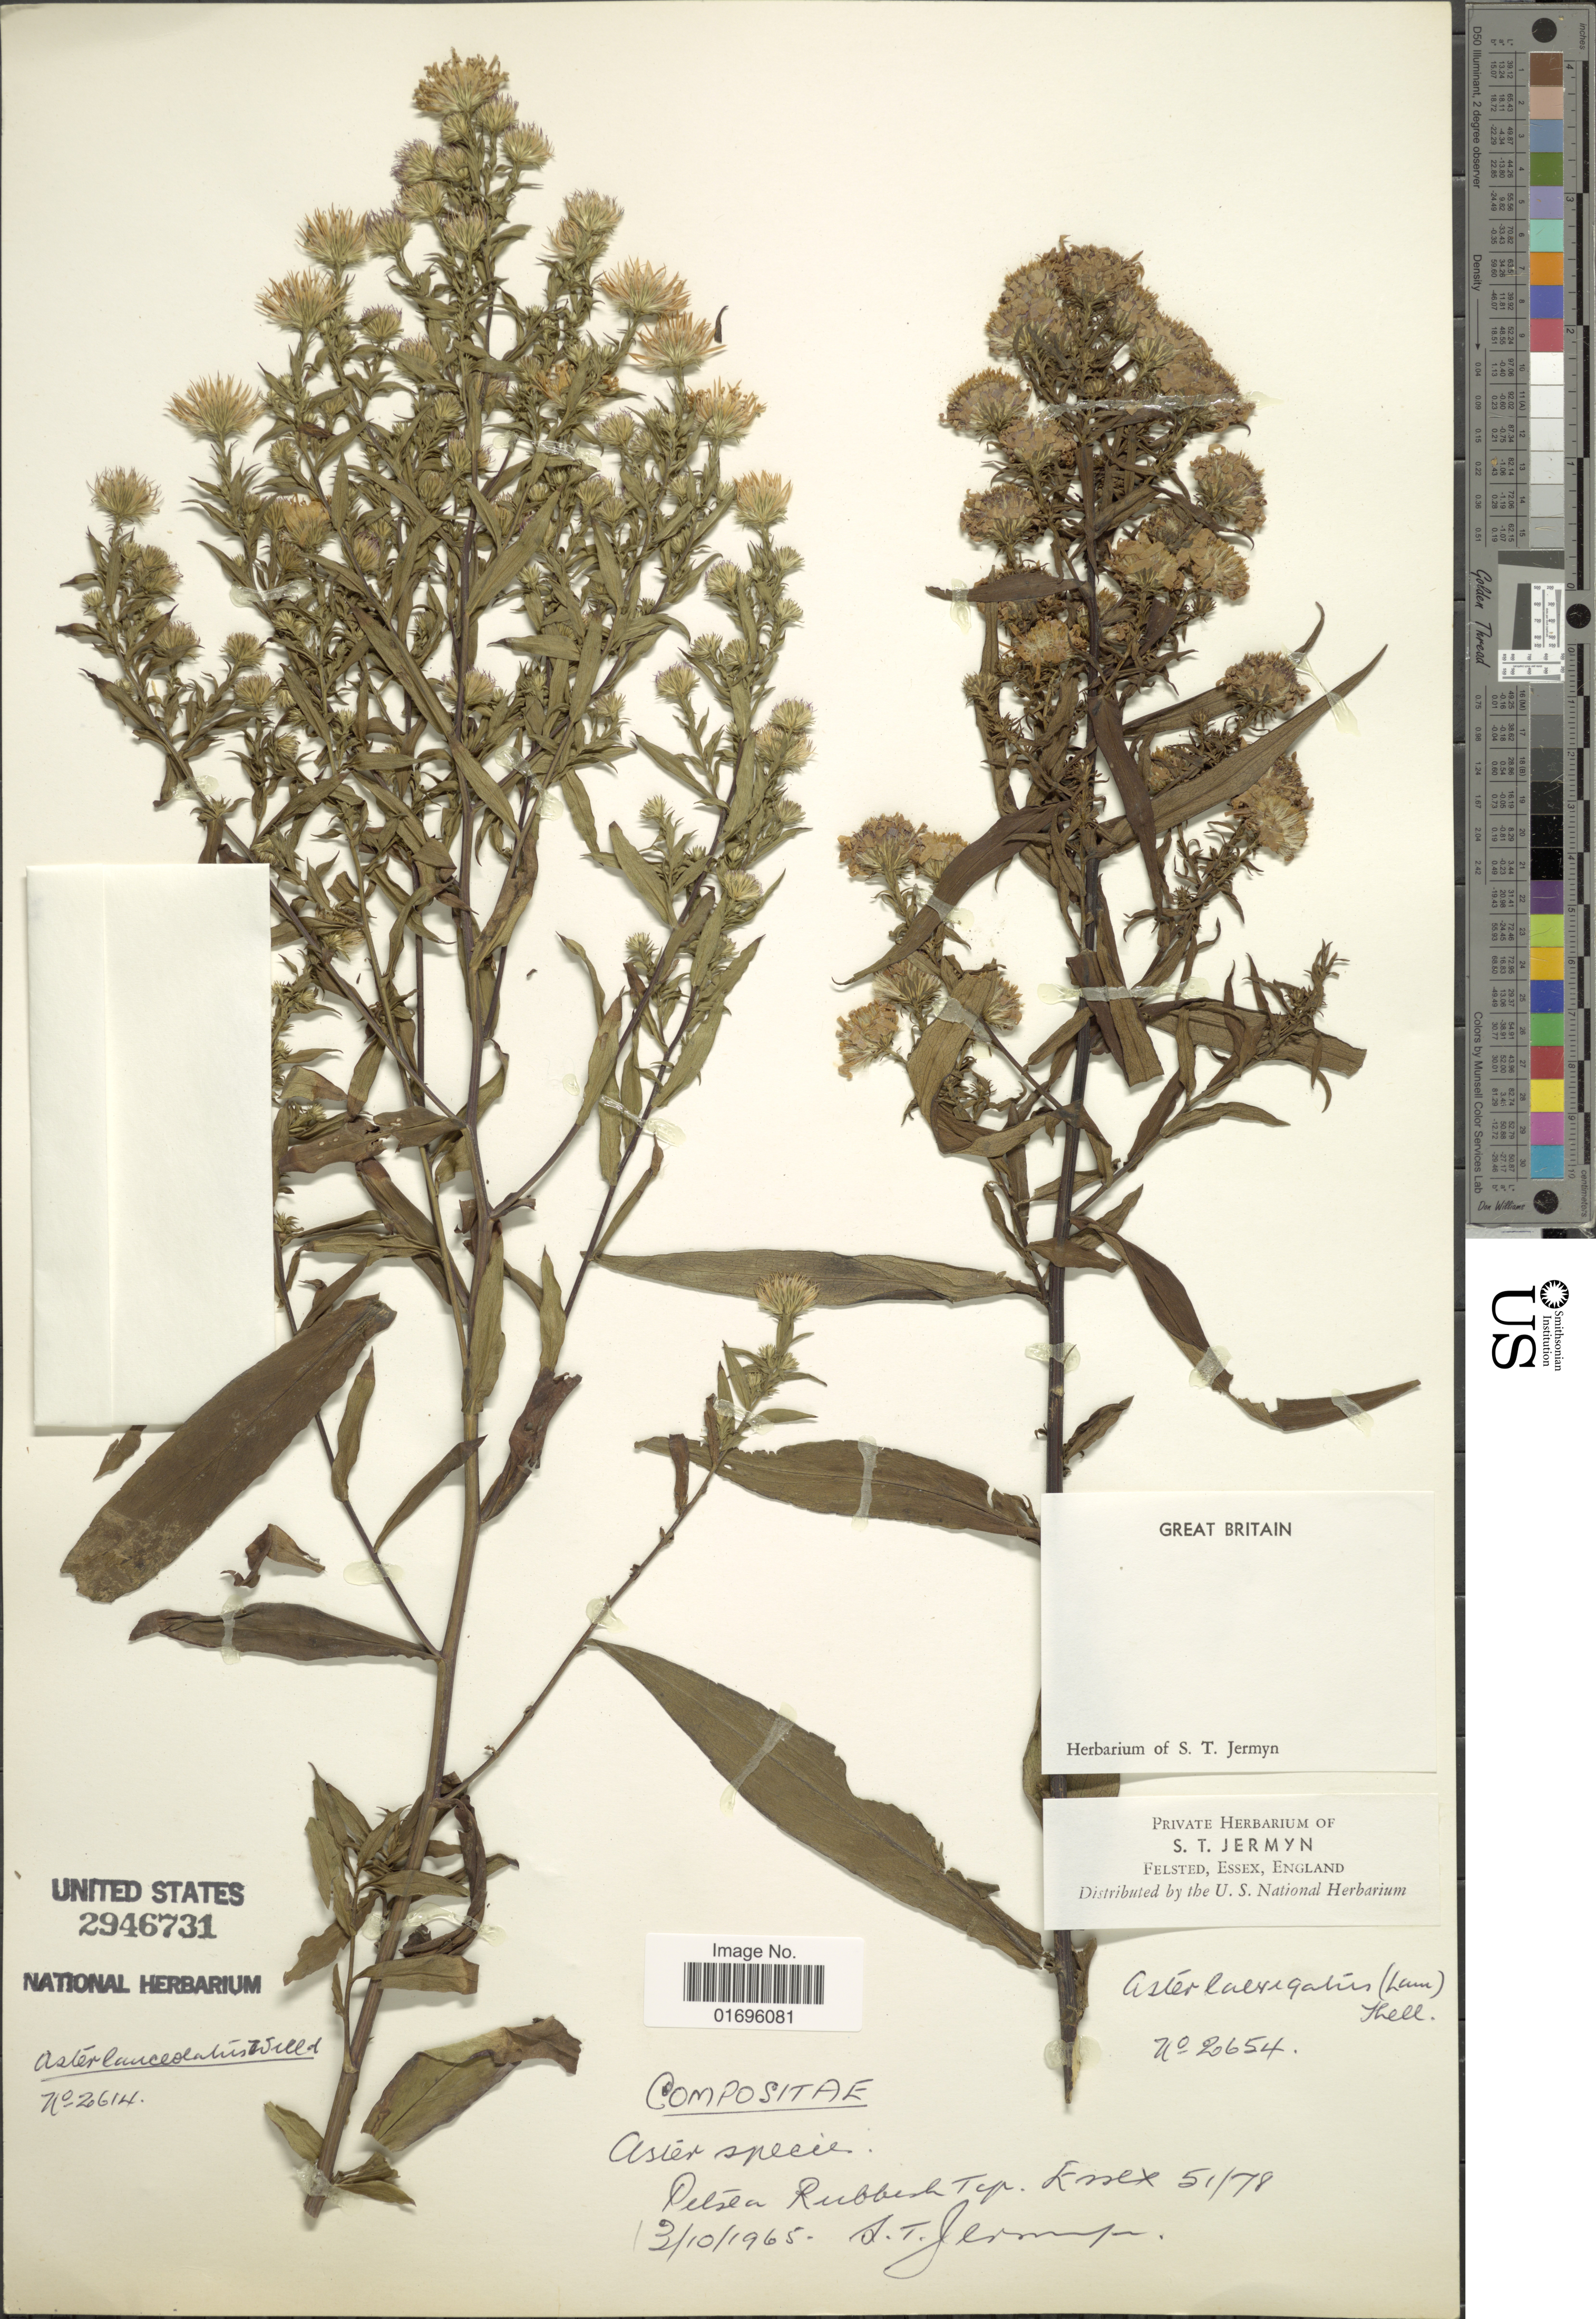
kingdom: Plantae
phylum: Tracheophyta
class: Magnoliopsida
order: Asterales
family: Asteraceae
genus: Aster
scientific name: Aster lanceolatus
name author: Willd.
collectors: S. Jermyn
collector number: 2654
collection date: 1965-10-03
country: United Kingdom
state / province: England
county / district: Essex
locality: Pitsea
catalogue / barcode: US 2946731